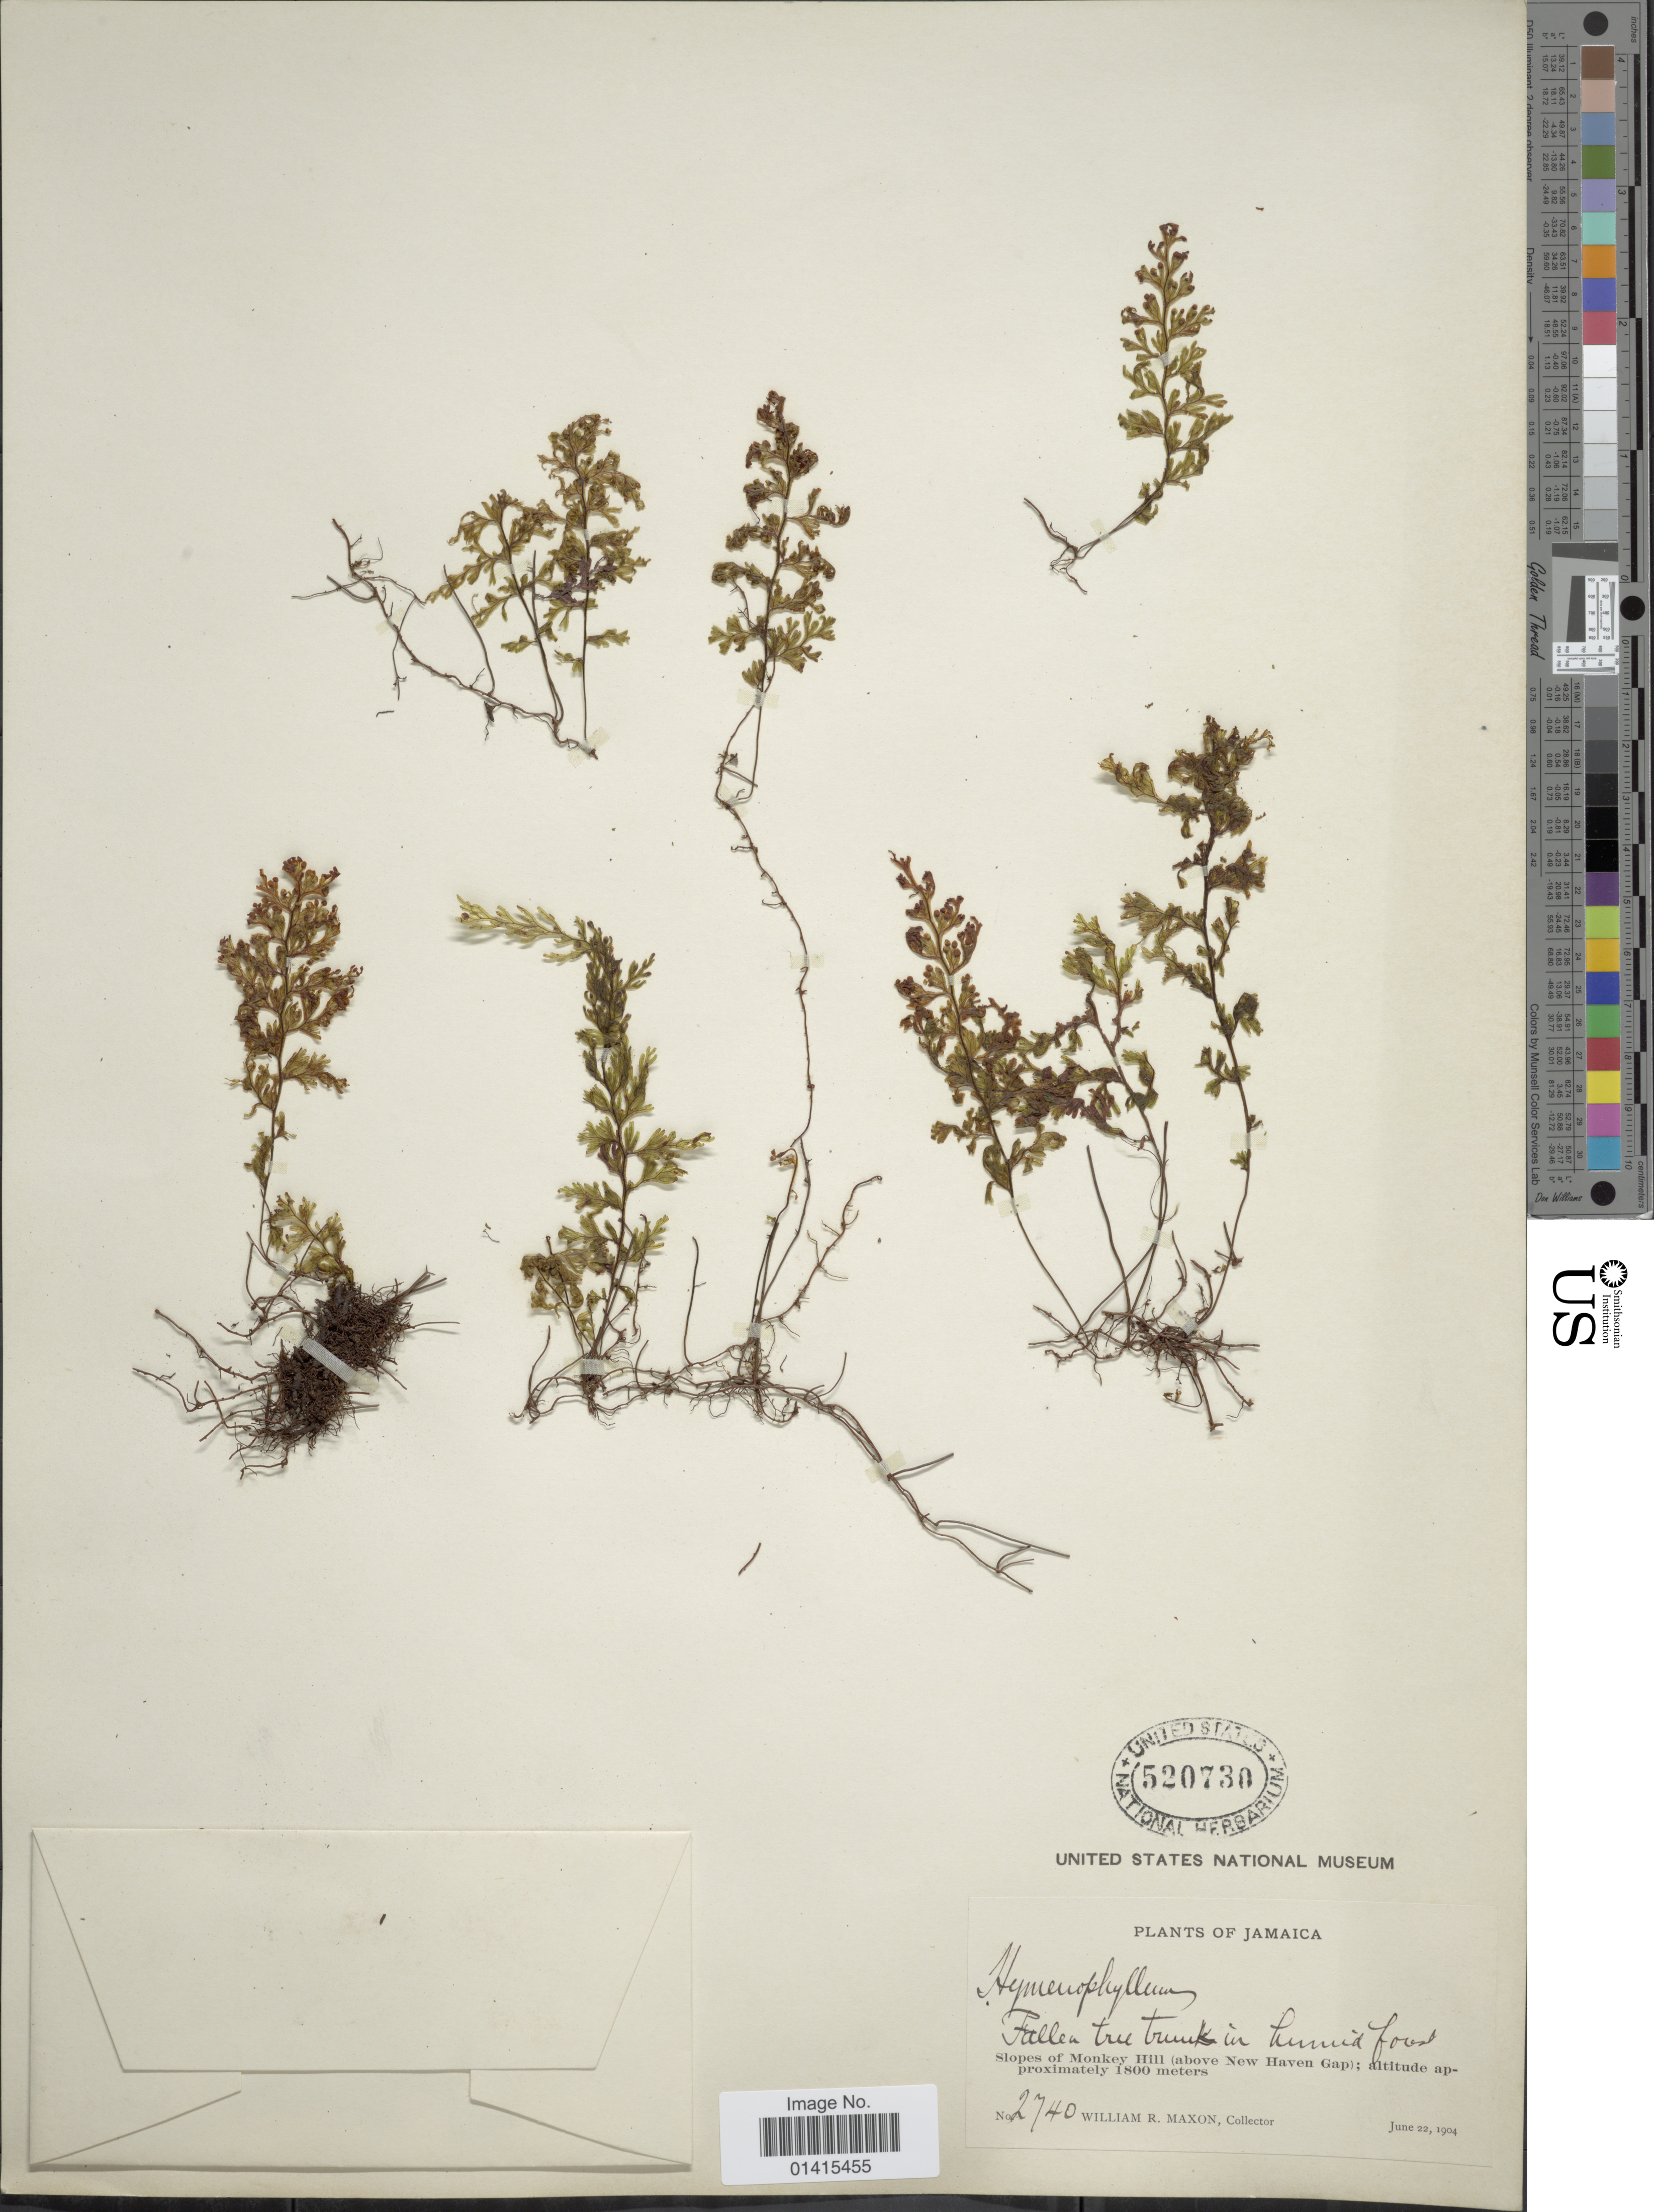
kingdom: Plantae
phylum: Tracheophyta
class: Polypodiopsida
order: Hymenophyllales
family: Hymenophyllaceae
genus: Hymenophyllum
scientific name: Hymenophyllum polyanthos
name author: (Sw.) Sw.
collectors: W. R. Maxon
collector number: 2740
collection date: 1904-06-22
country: Jamaica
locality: Slopes of Monkey Hill (above New Haven Gap)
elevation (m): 1800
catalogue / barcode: US 520730